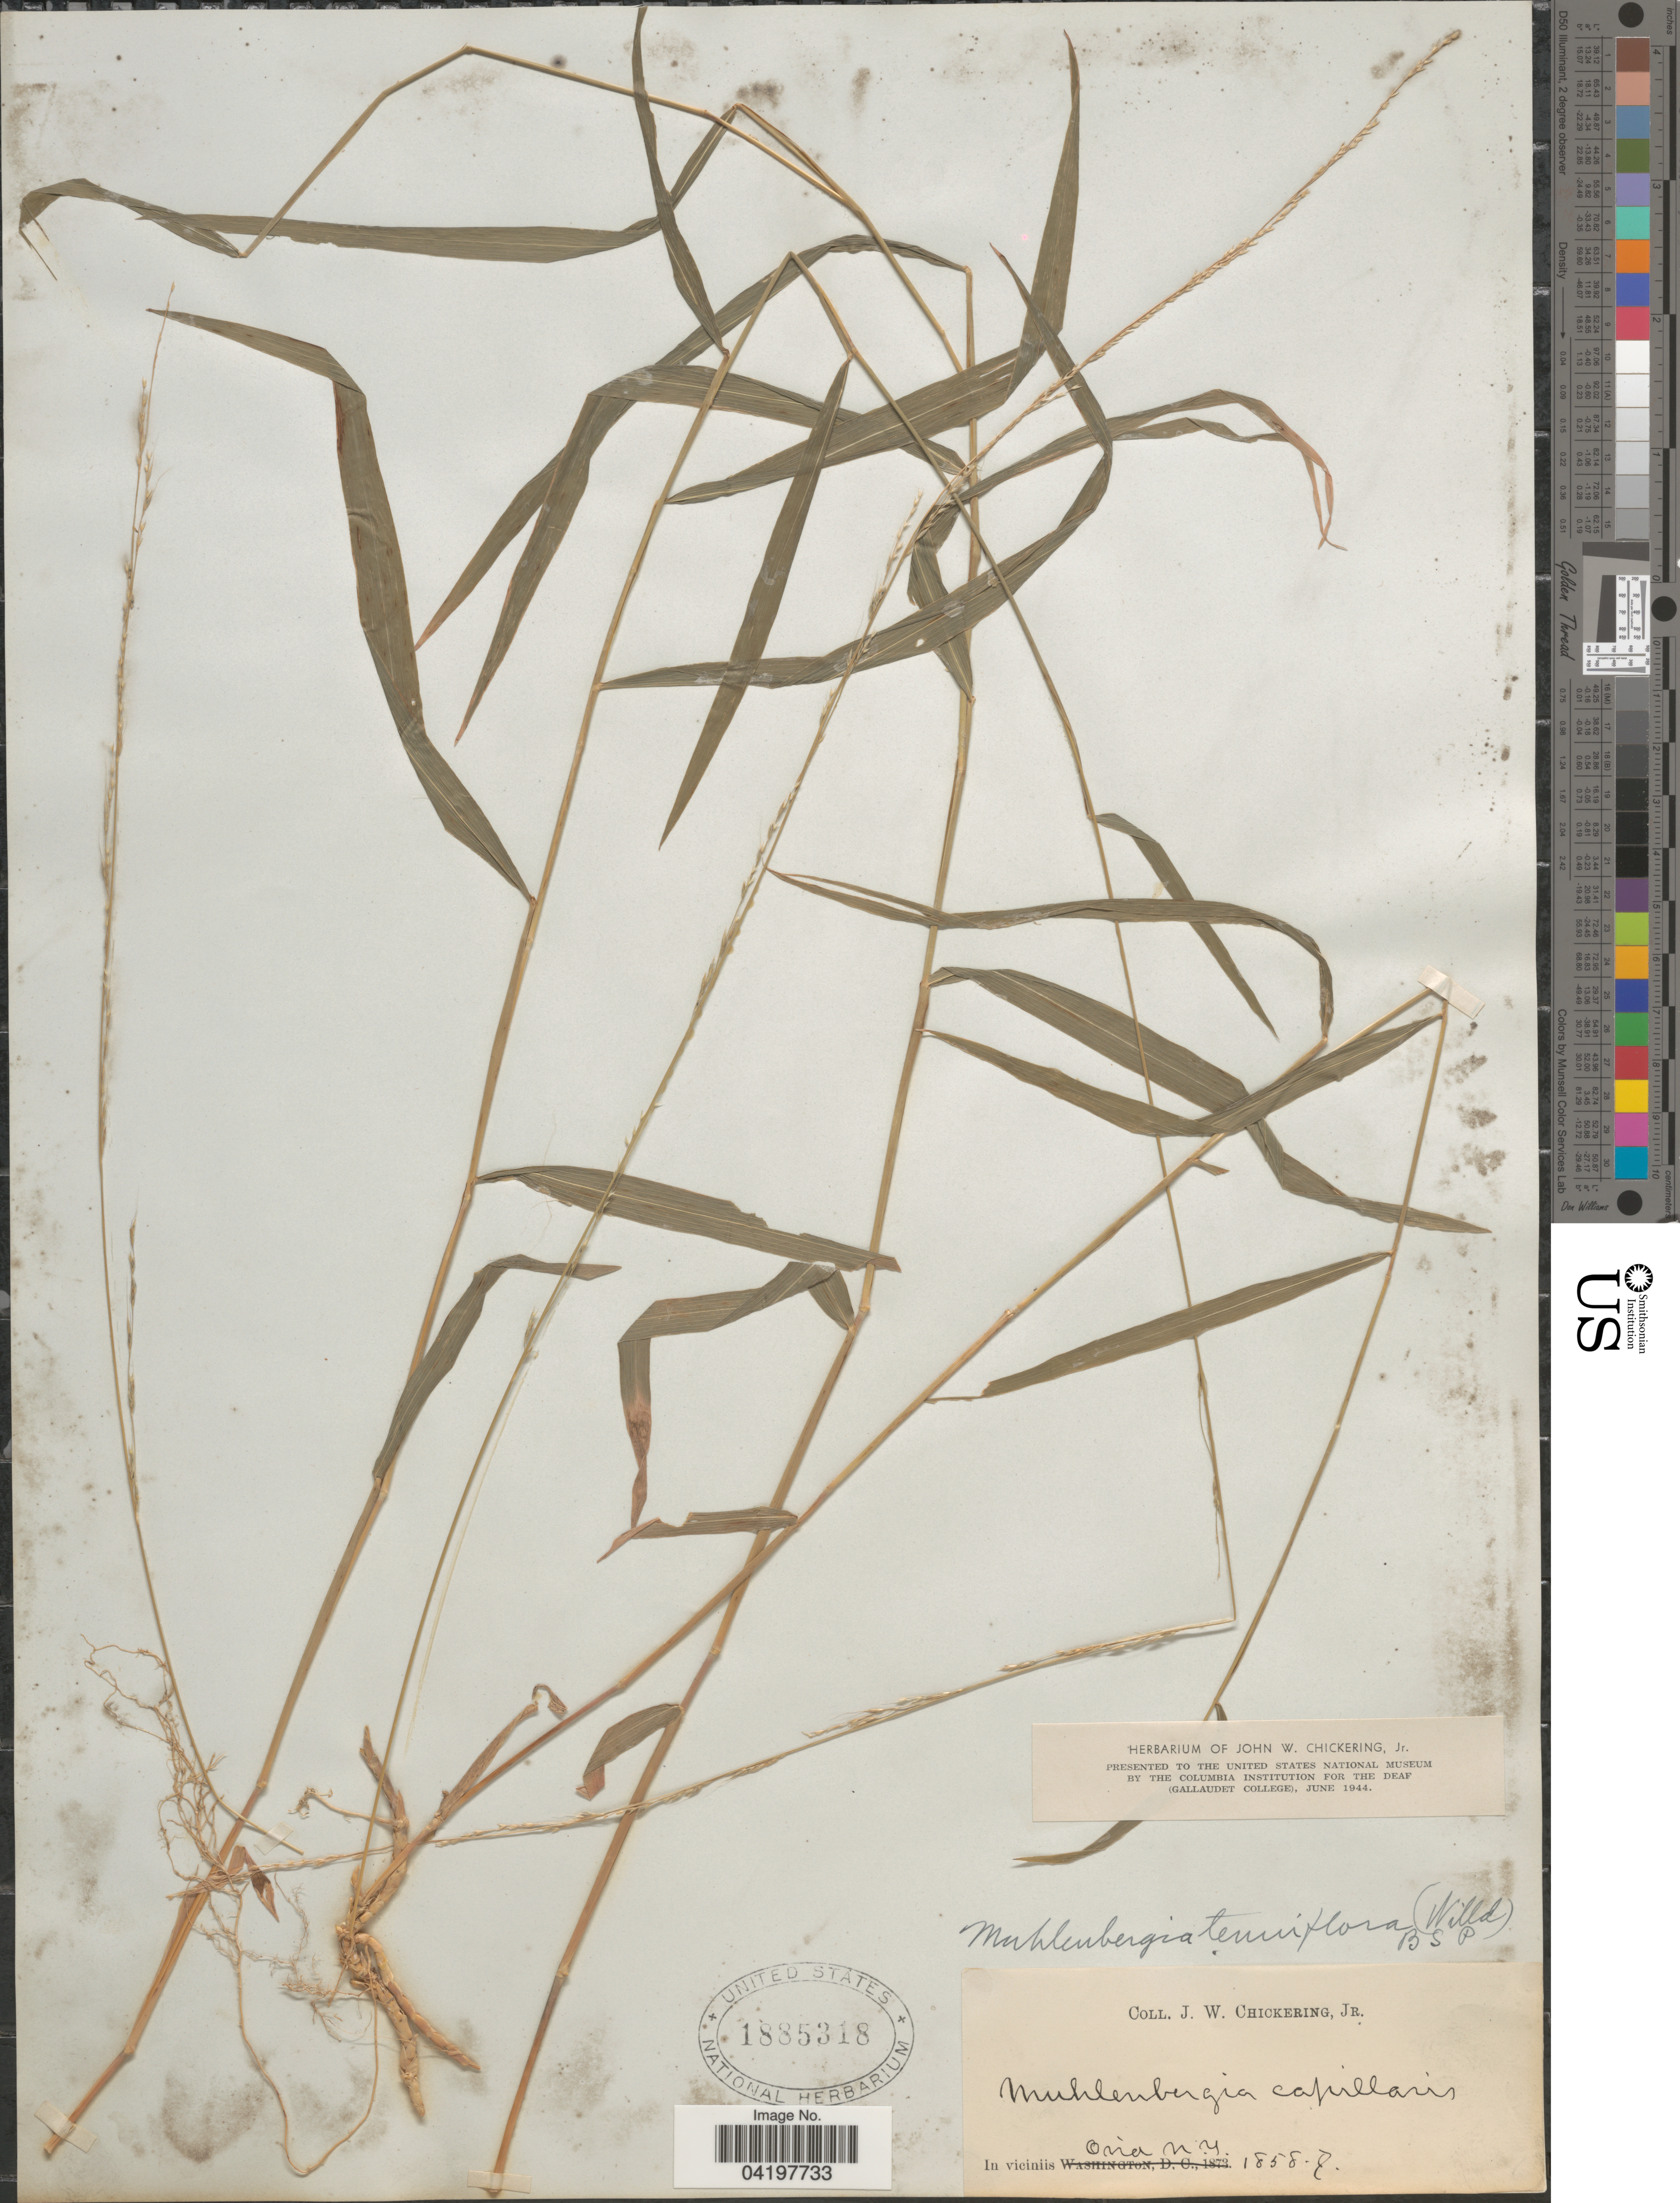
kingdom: Plantae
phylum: Tracheophyta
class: Liliopsida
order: Poales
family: Poaceae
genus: Muhlenbergia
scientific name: Muhlenbergia tenuiflora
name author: (Willd.) Britton, Stearns & Poggenb.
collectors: J. W. Chickering Jr.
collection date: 1858/1859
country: United States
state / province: New York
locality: In viciniis Ovid.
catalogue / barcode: US 1885318